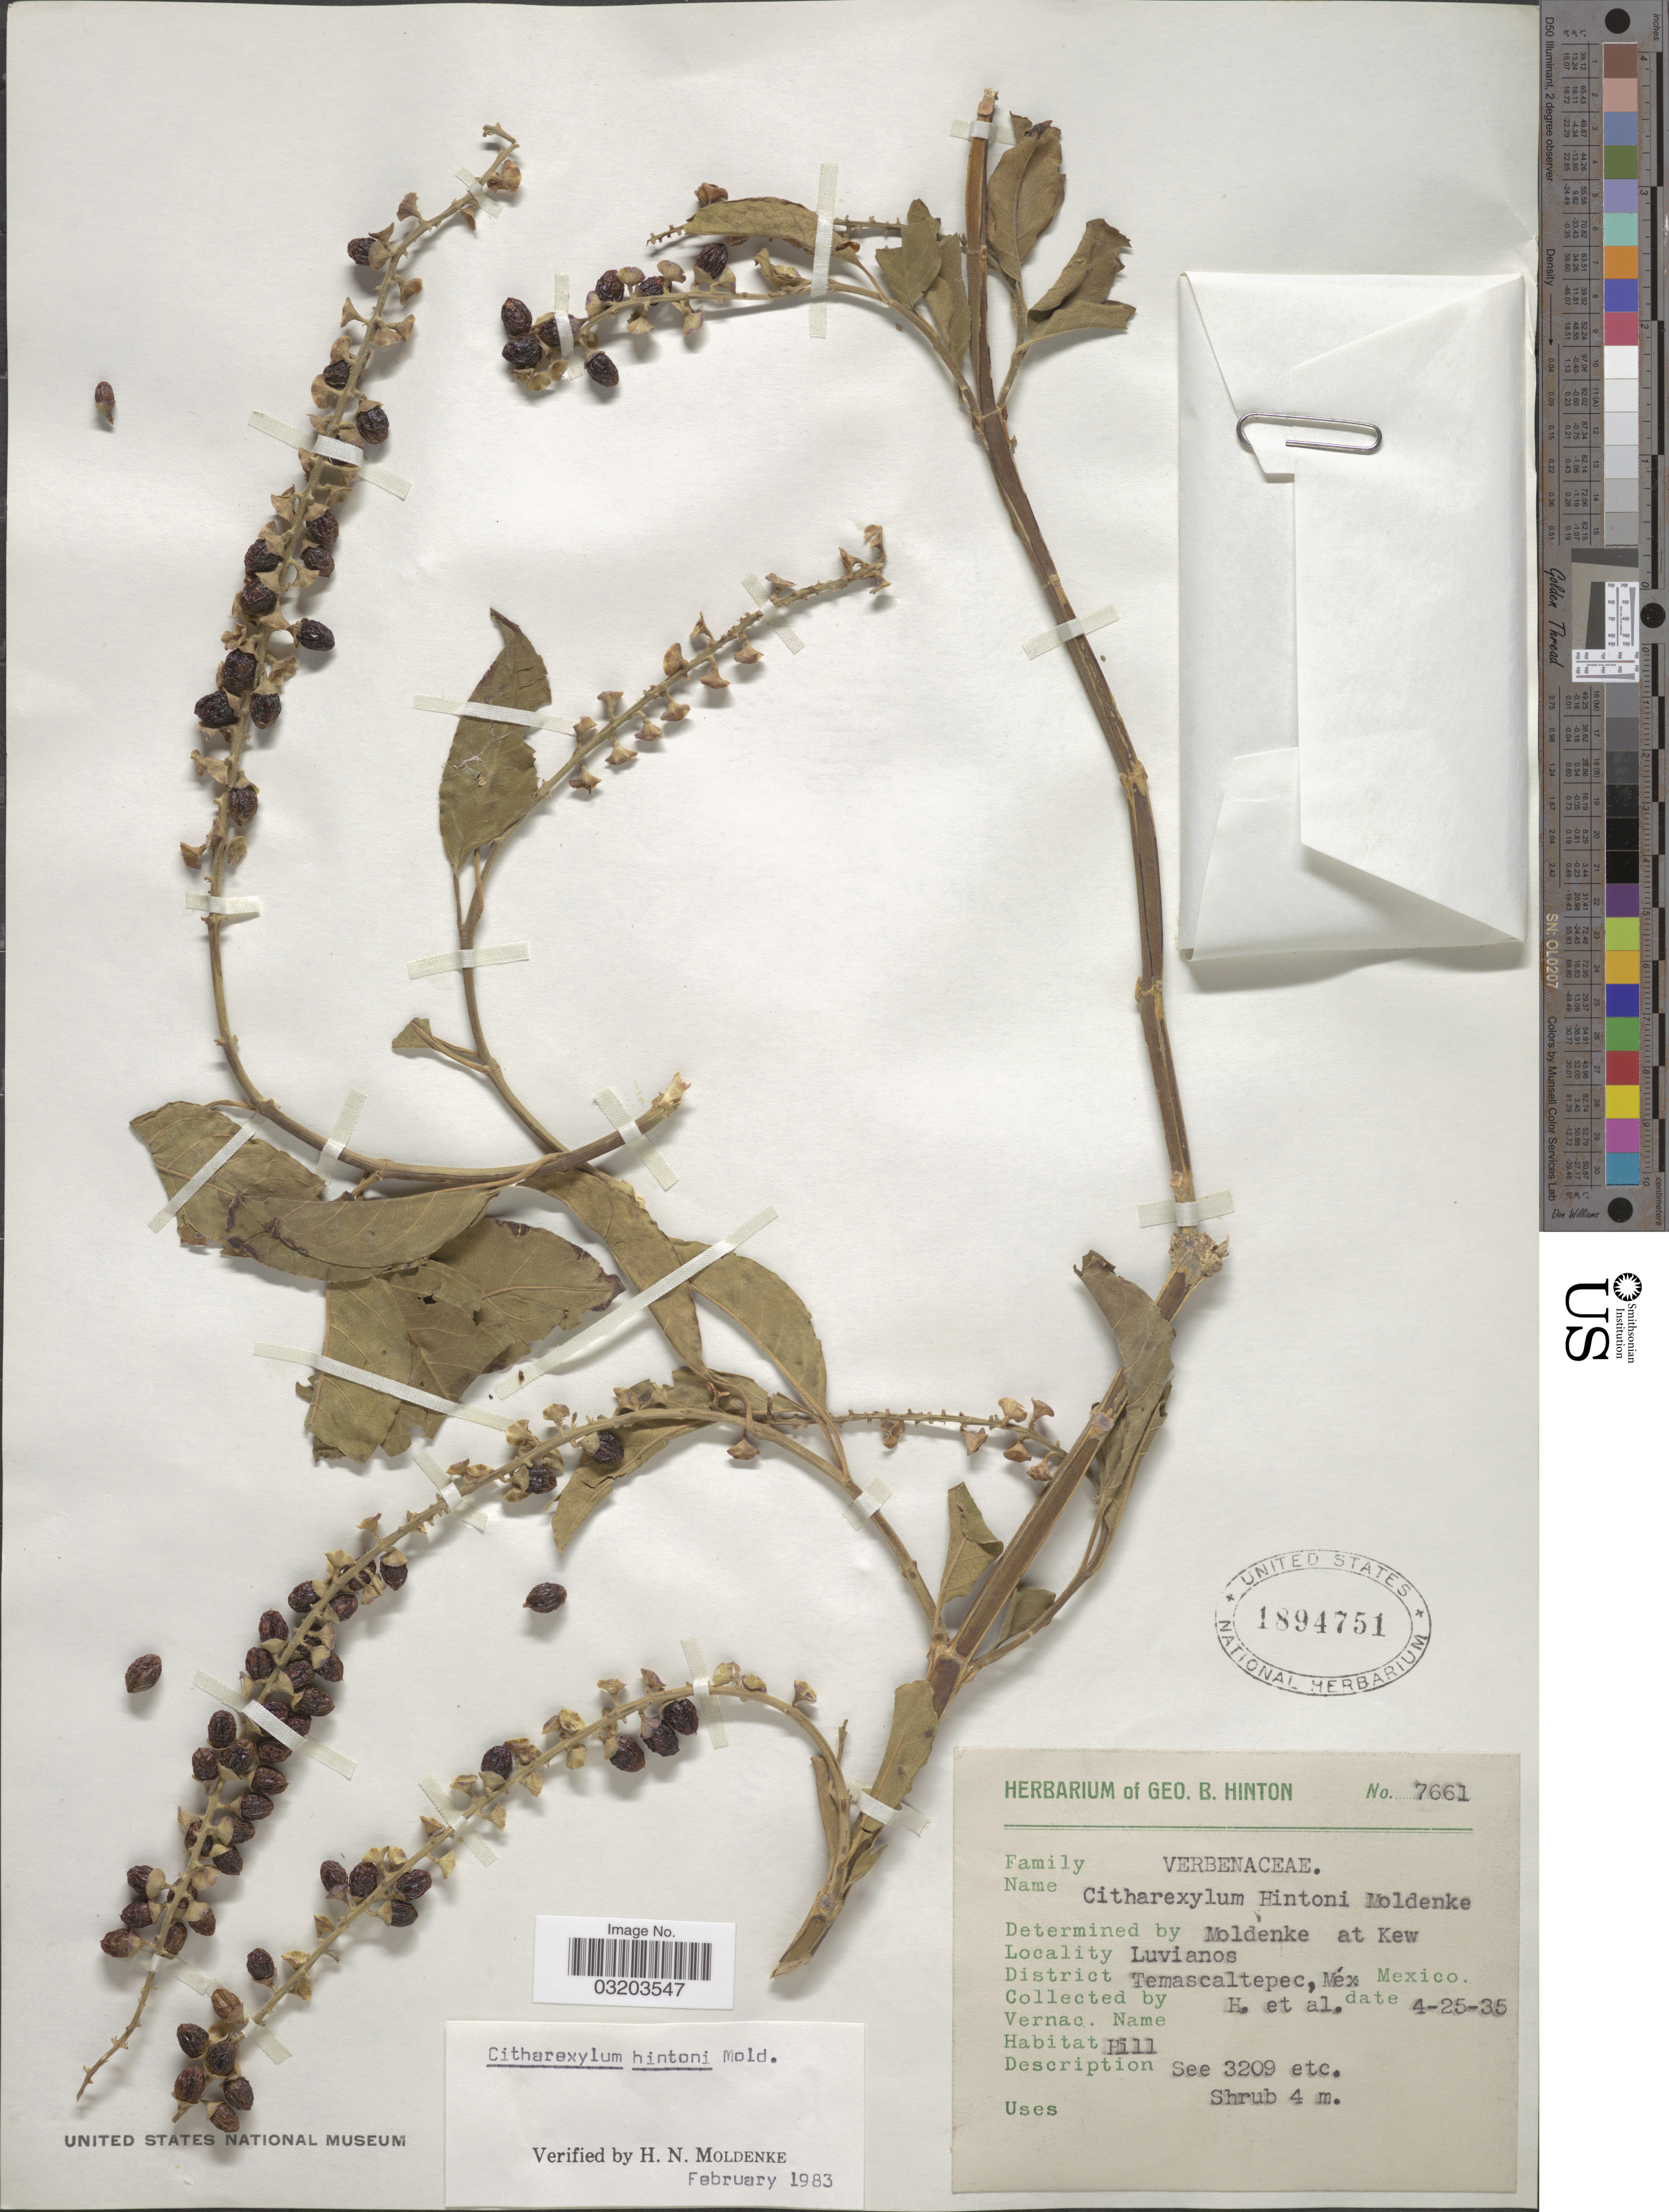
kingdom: Plantae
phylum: Tracheophyta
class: Magnoliopsida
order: Lamiales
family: Verbenaceae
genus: Citharexylum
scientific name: Citharexylum hintonii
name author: Moldenke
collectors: G. B. Hinton & et al.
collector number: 7661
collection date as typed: Transcribed d/m/y: 25/4/35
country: Mexico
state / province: México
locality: Luvianos. District Temascaltepec, Méx. Hill.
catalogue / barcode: US 1894751